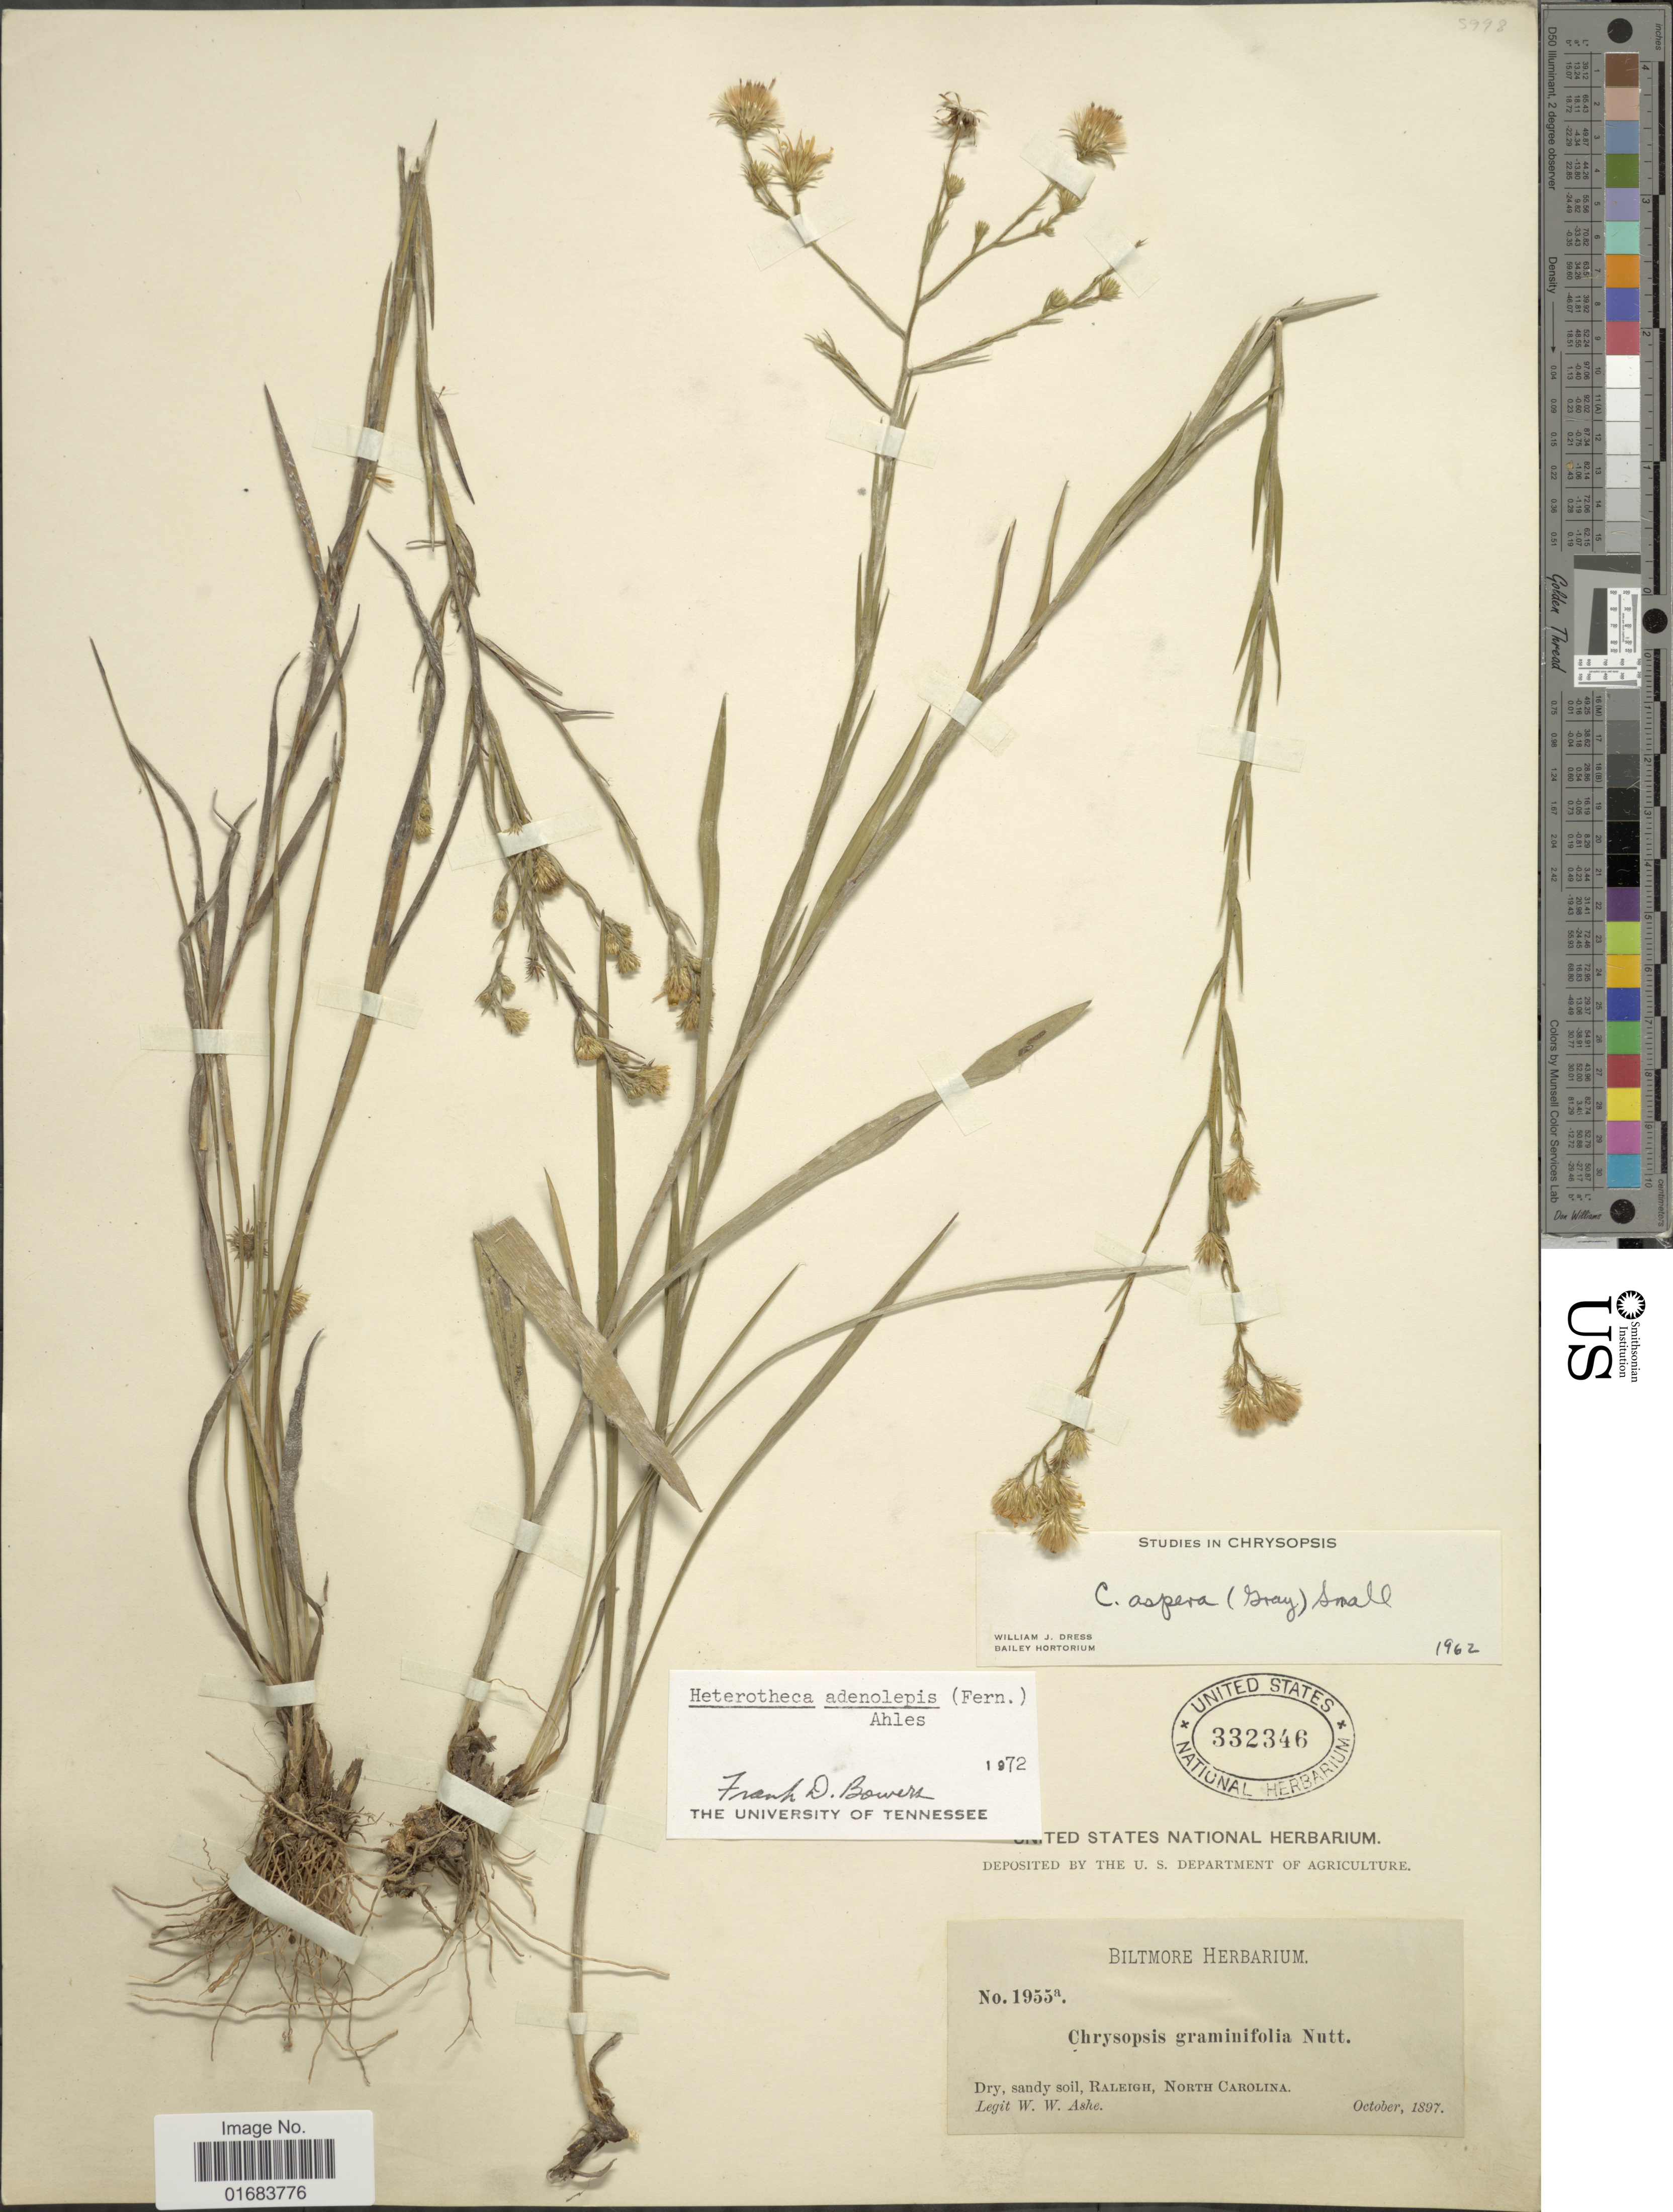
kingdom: Plantae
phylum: Tracheophyta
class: Magnoliopsida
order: Asterales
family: Asteraceae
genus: Pityopsis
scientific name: Pityopsis adenolepis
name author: (Fernald) Semple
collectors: W. W. Ashe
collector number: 1955a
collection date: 1897-10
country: United States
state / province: North Carolina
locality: Raleigh.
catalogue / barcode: US 332346